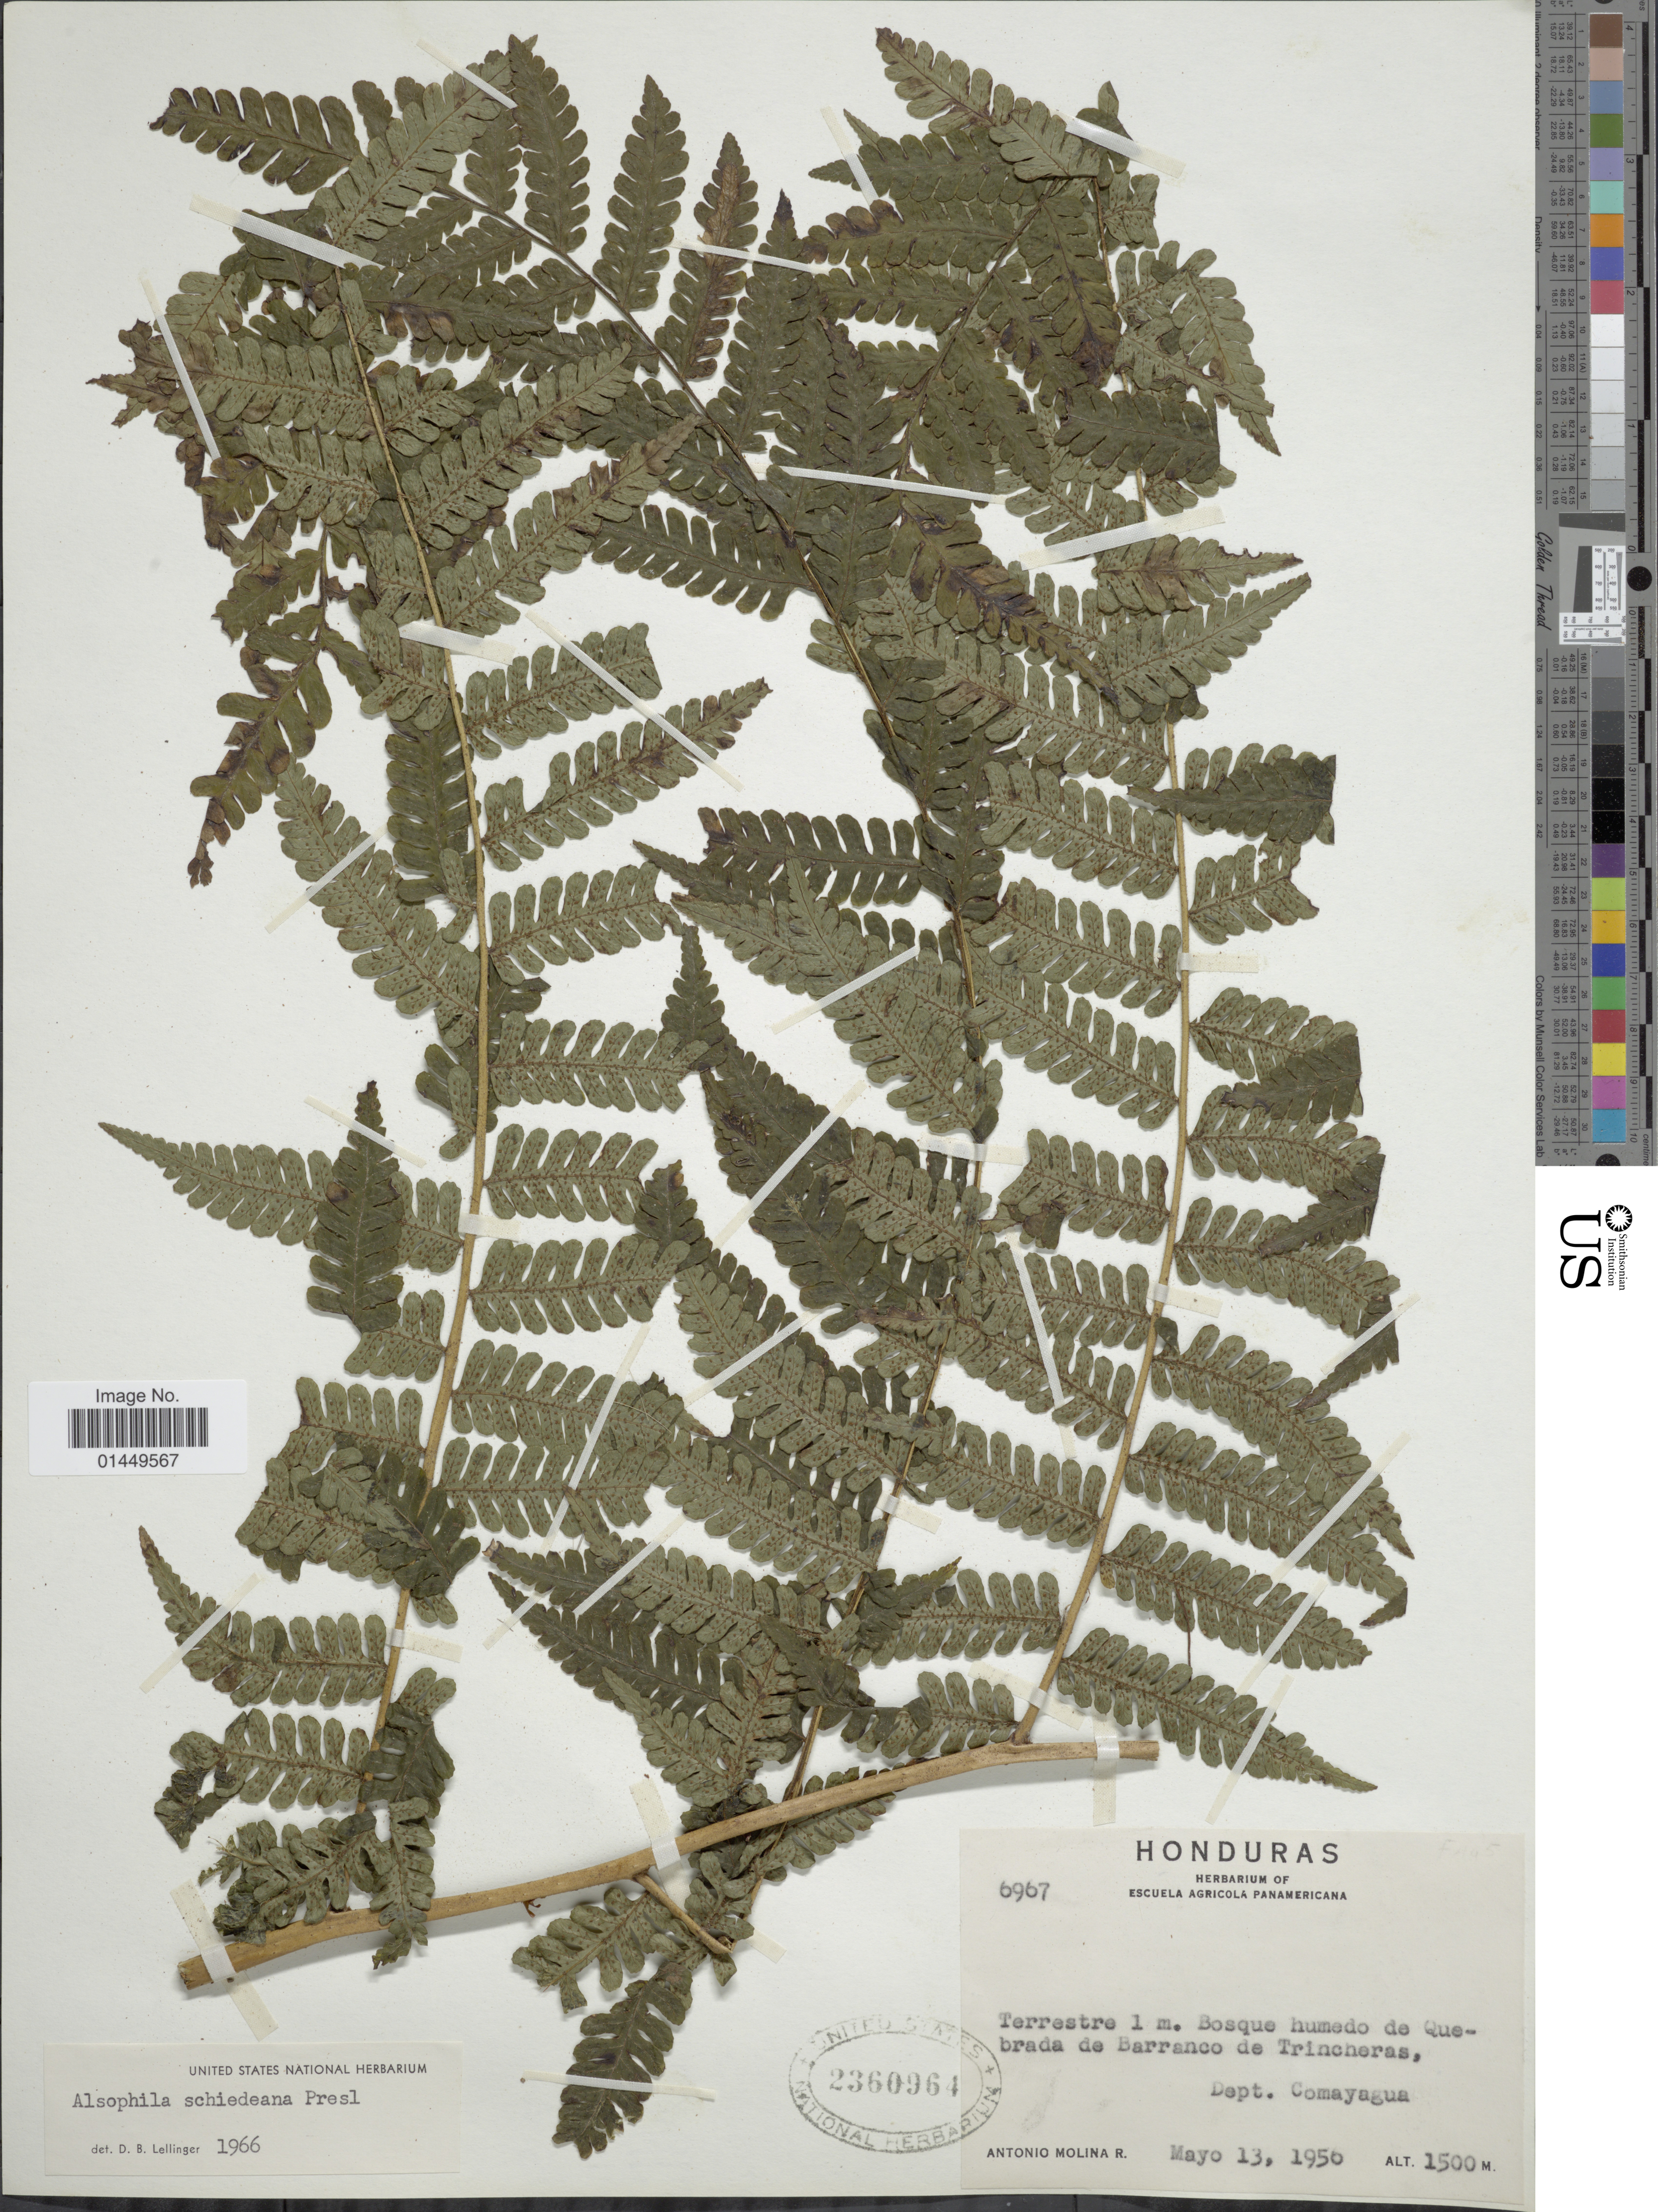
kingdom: Plantae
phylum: Tracheophyta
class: Polypodiopsida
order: Cyatheales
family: Cyatheaceae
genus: Cyathea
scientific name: Cyathea schiedeana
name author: (C. Presl) Domin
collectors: A. Molina R.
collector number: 6967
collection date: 1956-05-13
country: Honduras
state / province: Comayagua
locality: Bosque humedo de Quebrada de Barranco de Trincheras, Dept. Comayagua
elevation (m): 1500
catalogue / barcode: US 2360964